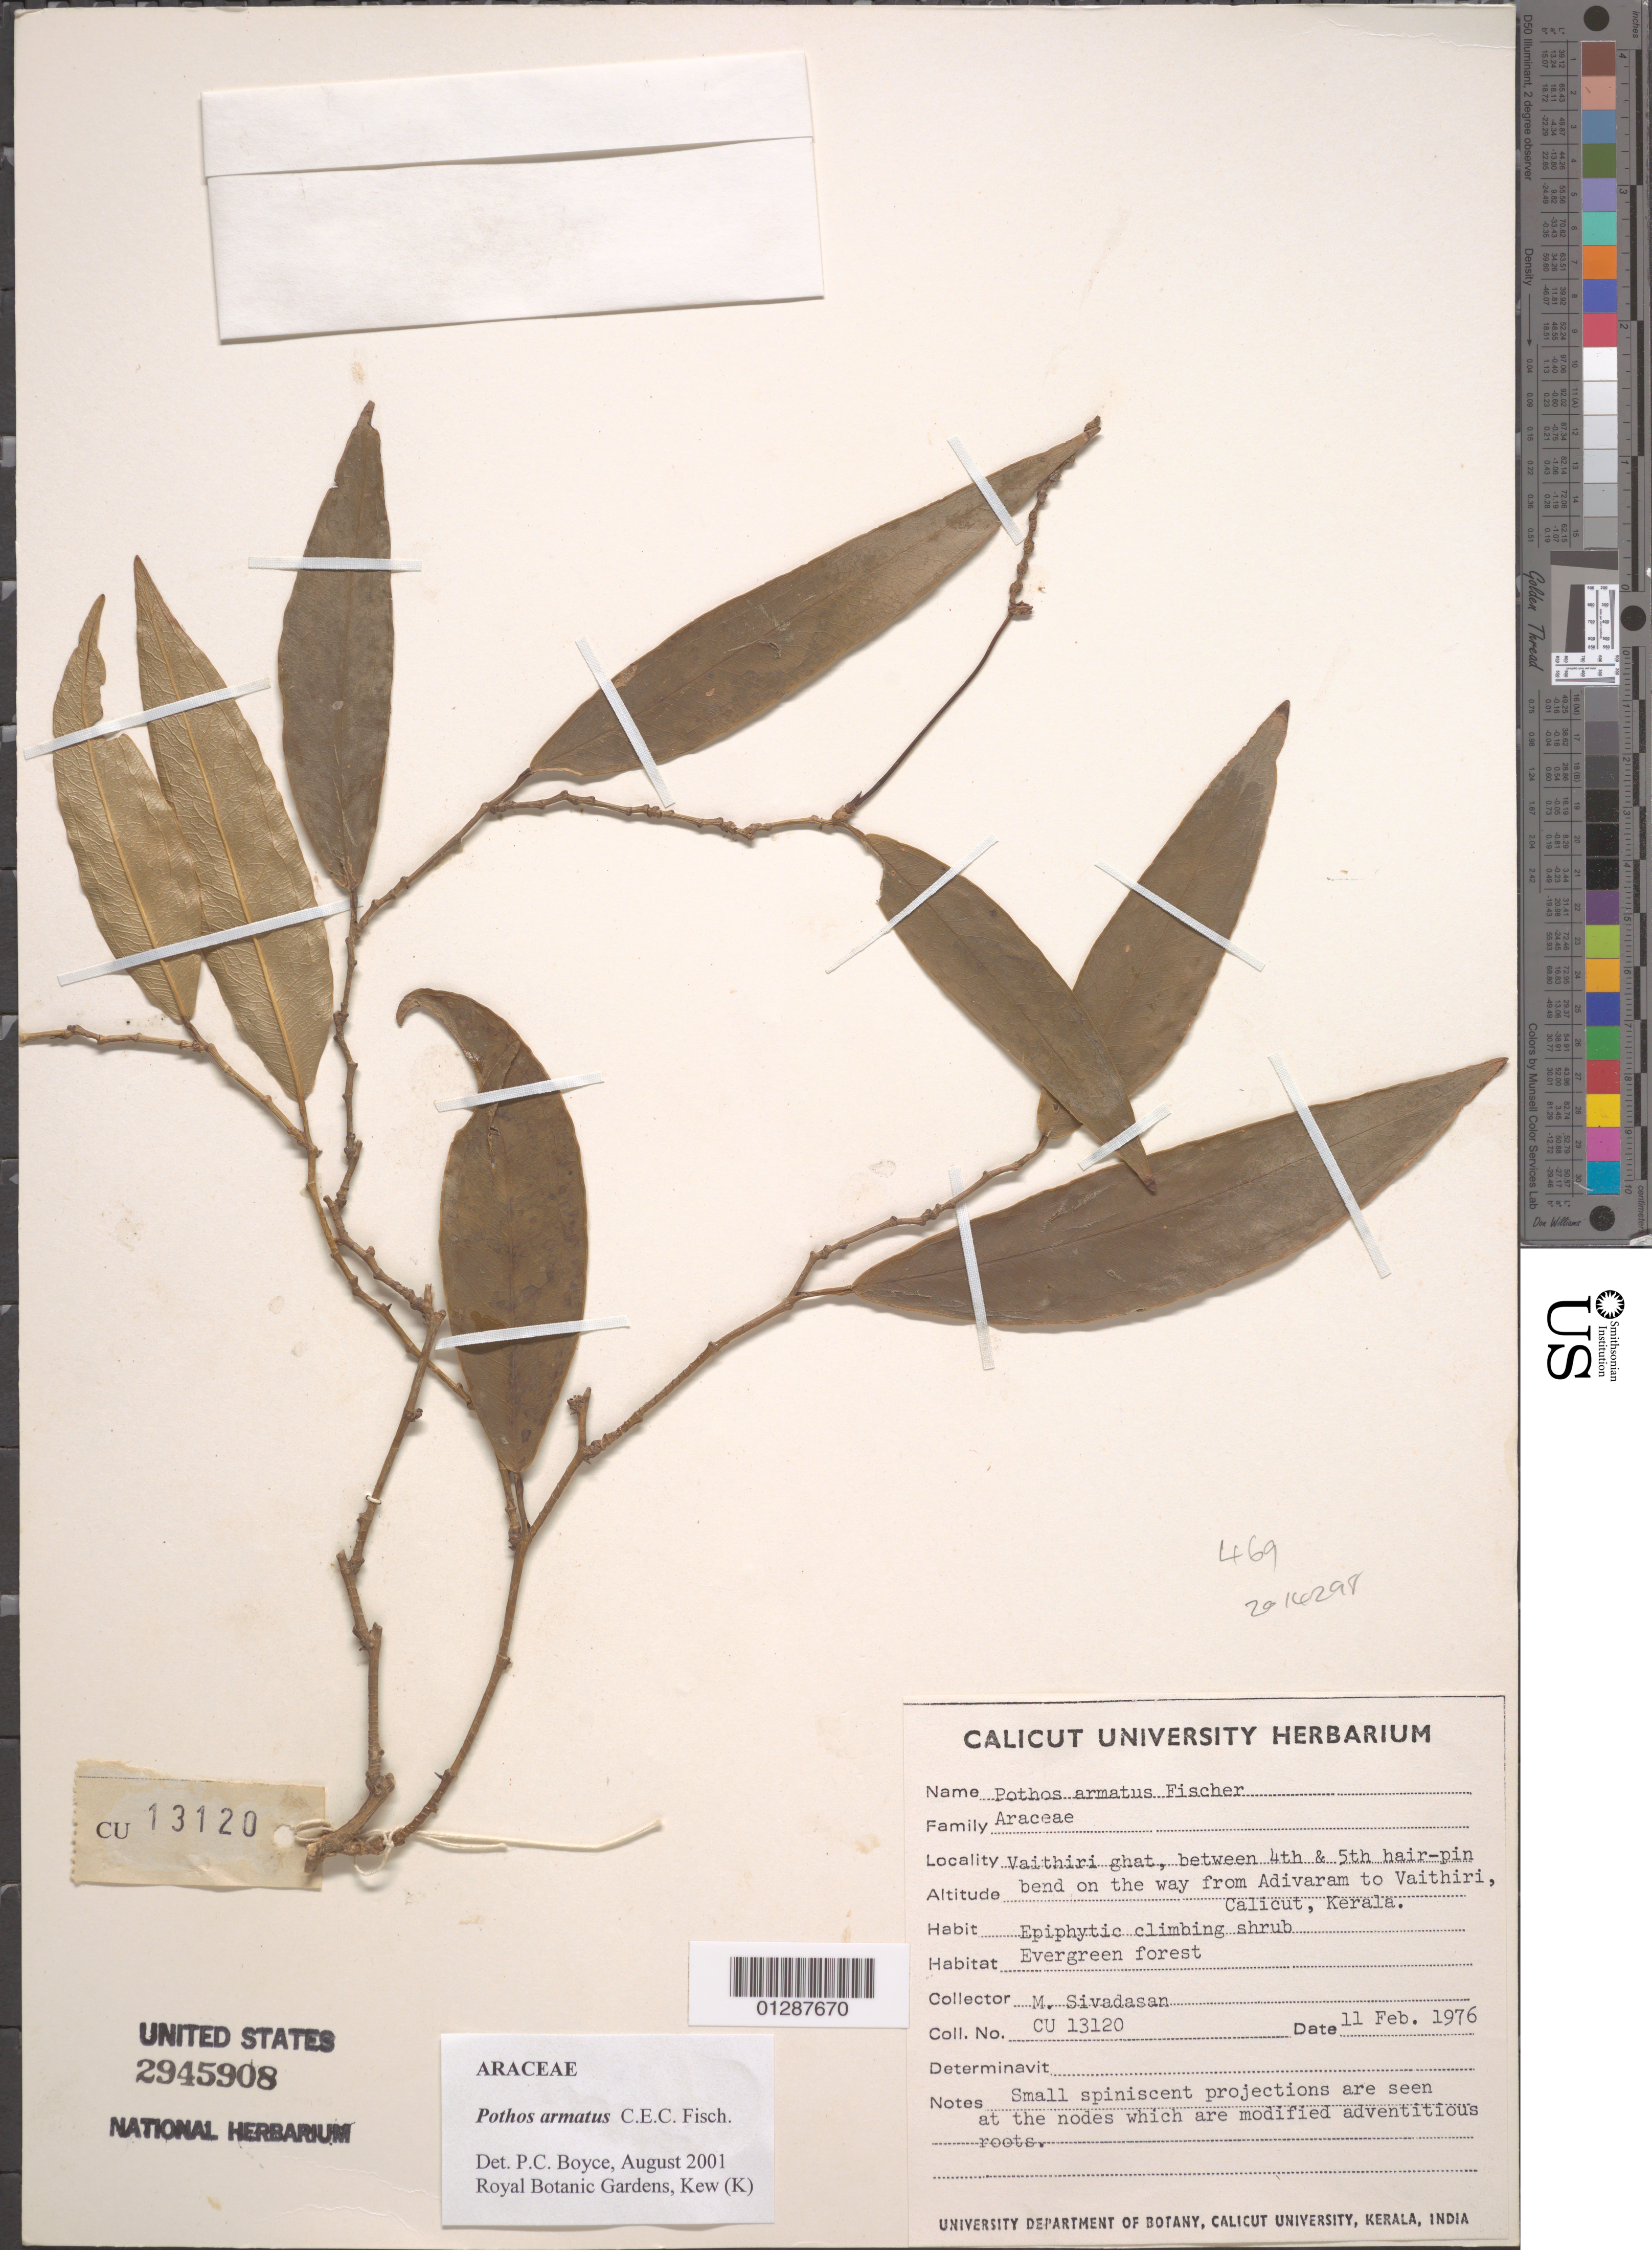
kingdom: Plantae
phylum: Tracheophyta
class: Liliopsida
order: Alismatales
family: Araceae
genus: Pothos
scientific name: Pothos armatus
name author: C.E.C. Fisch.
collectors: M. Sivadasan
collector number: CU 13120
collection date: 1976-02-11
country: India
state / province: Kerala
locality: Vaithiri ghat, between 4th & 5th hair-pin bend on the way from Adivaram to Vaithiri, Calicut.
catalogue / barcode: US 2945908